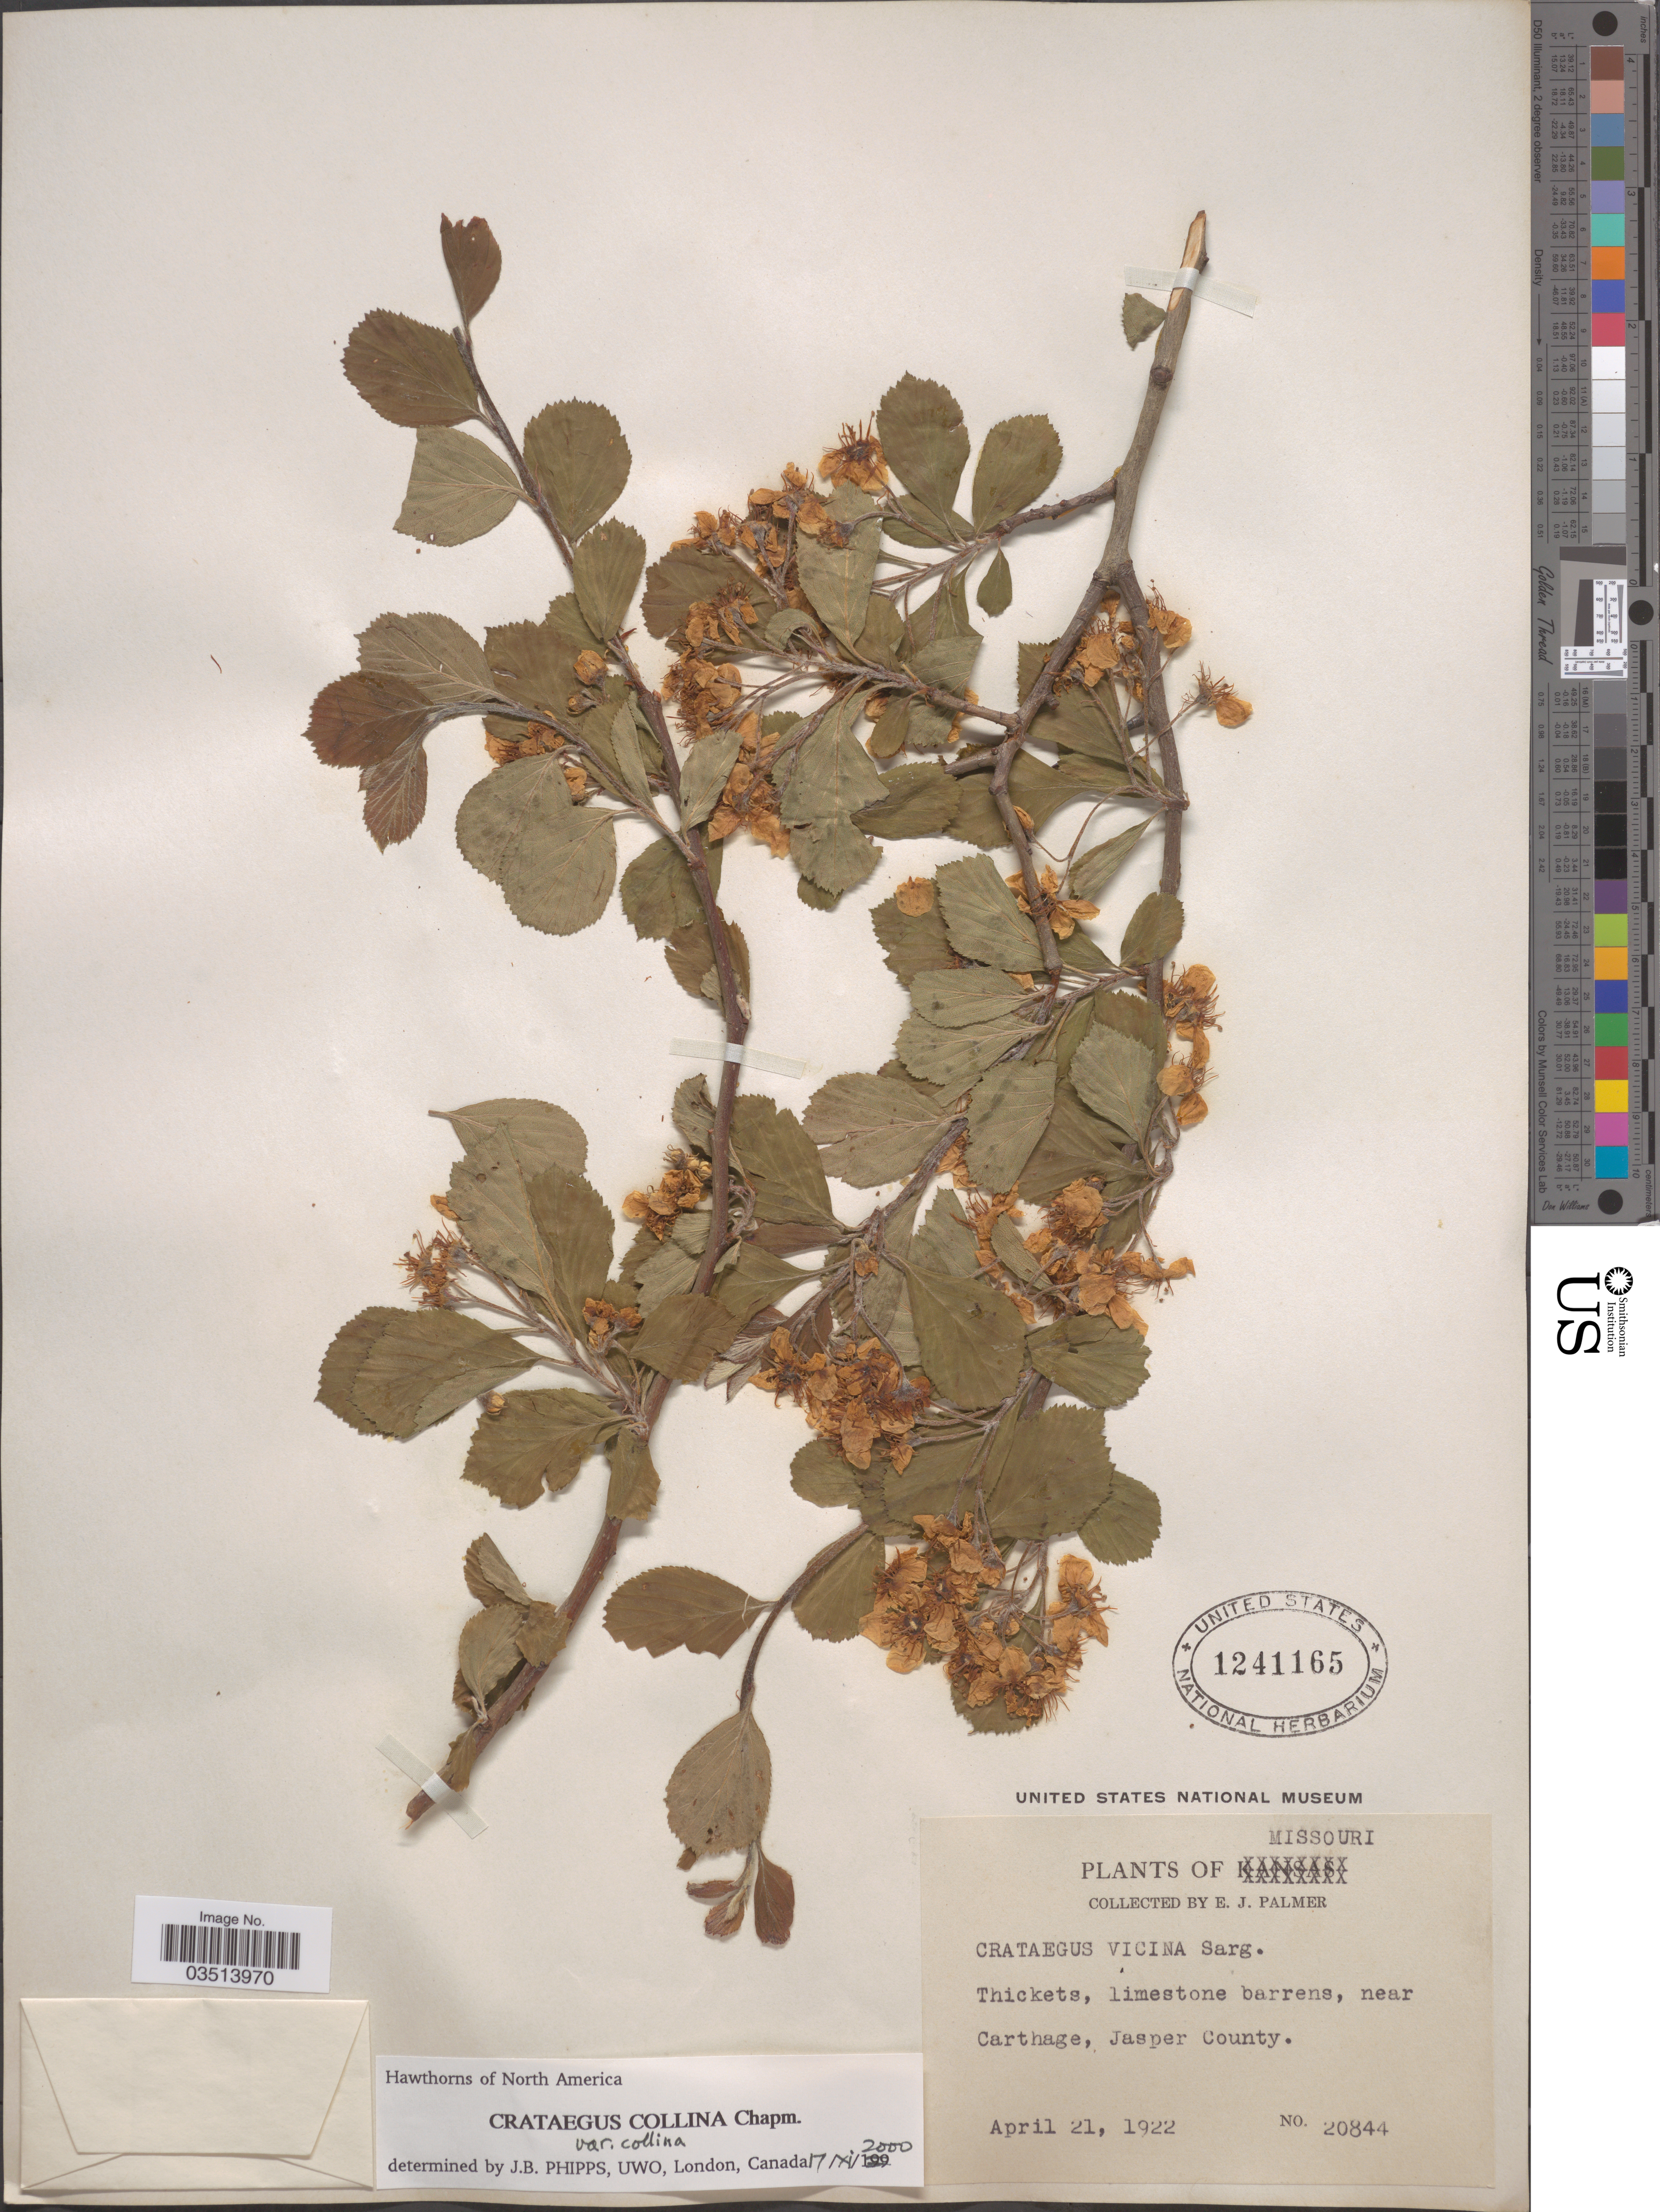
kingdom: Plantae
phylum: Tracheophyta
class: Magnoliopsida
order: Rosales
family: Rosaceae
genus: Crataegus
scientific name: Crataegus collina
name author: Chapm.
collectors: E. J. Palmer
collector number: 20844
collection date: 1922-04-21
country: United States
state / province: Missouri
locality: Near Carthage, Jasper County.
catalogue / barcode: US 1241165